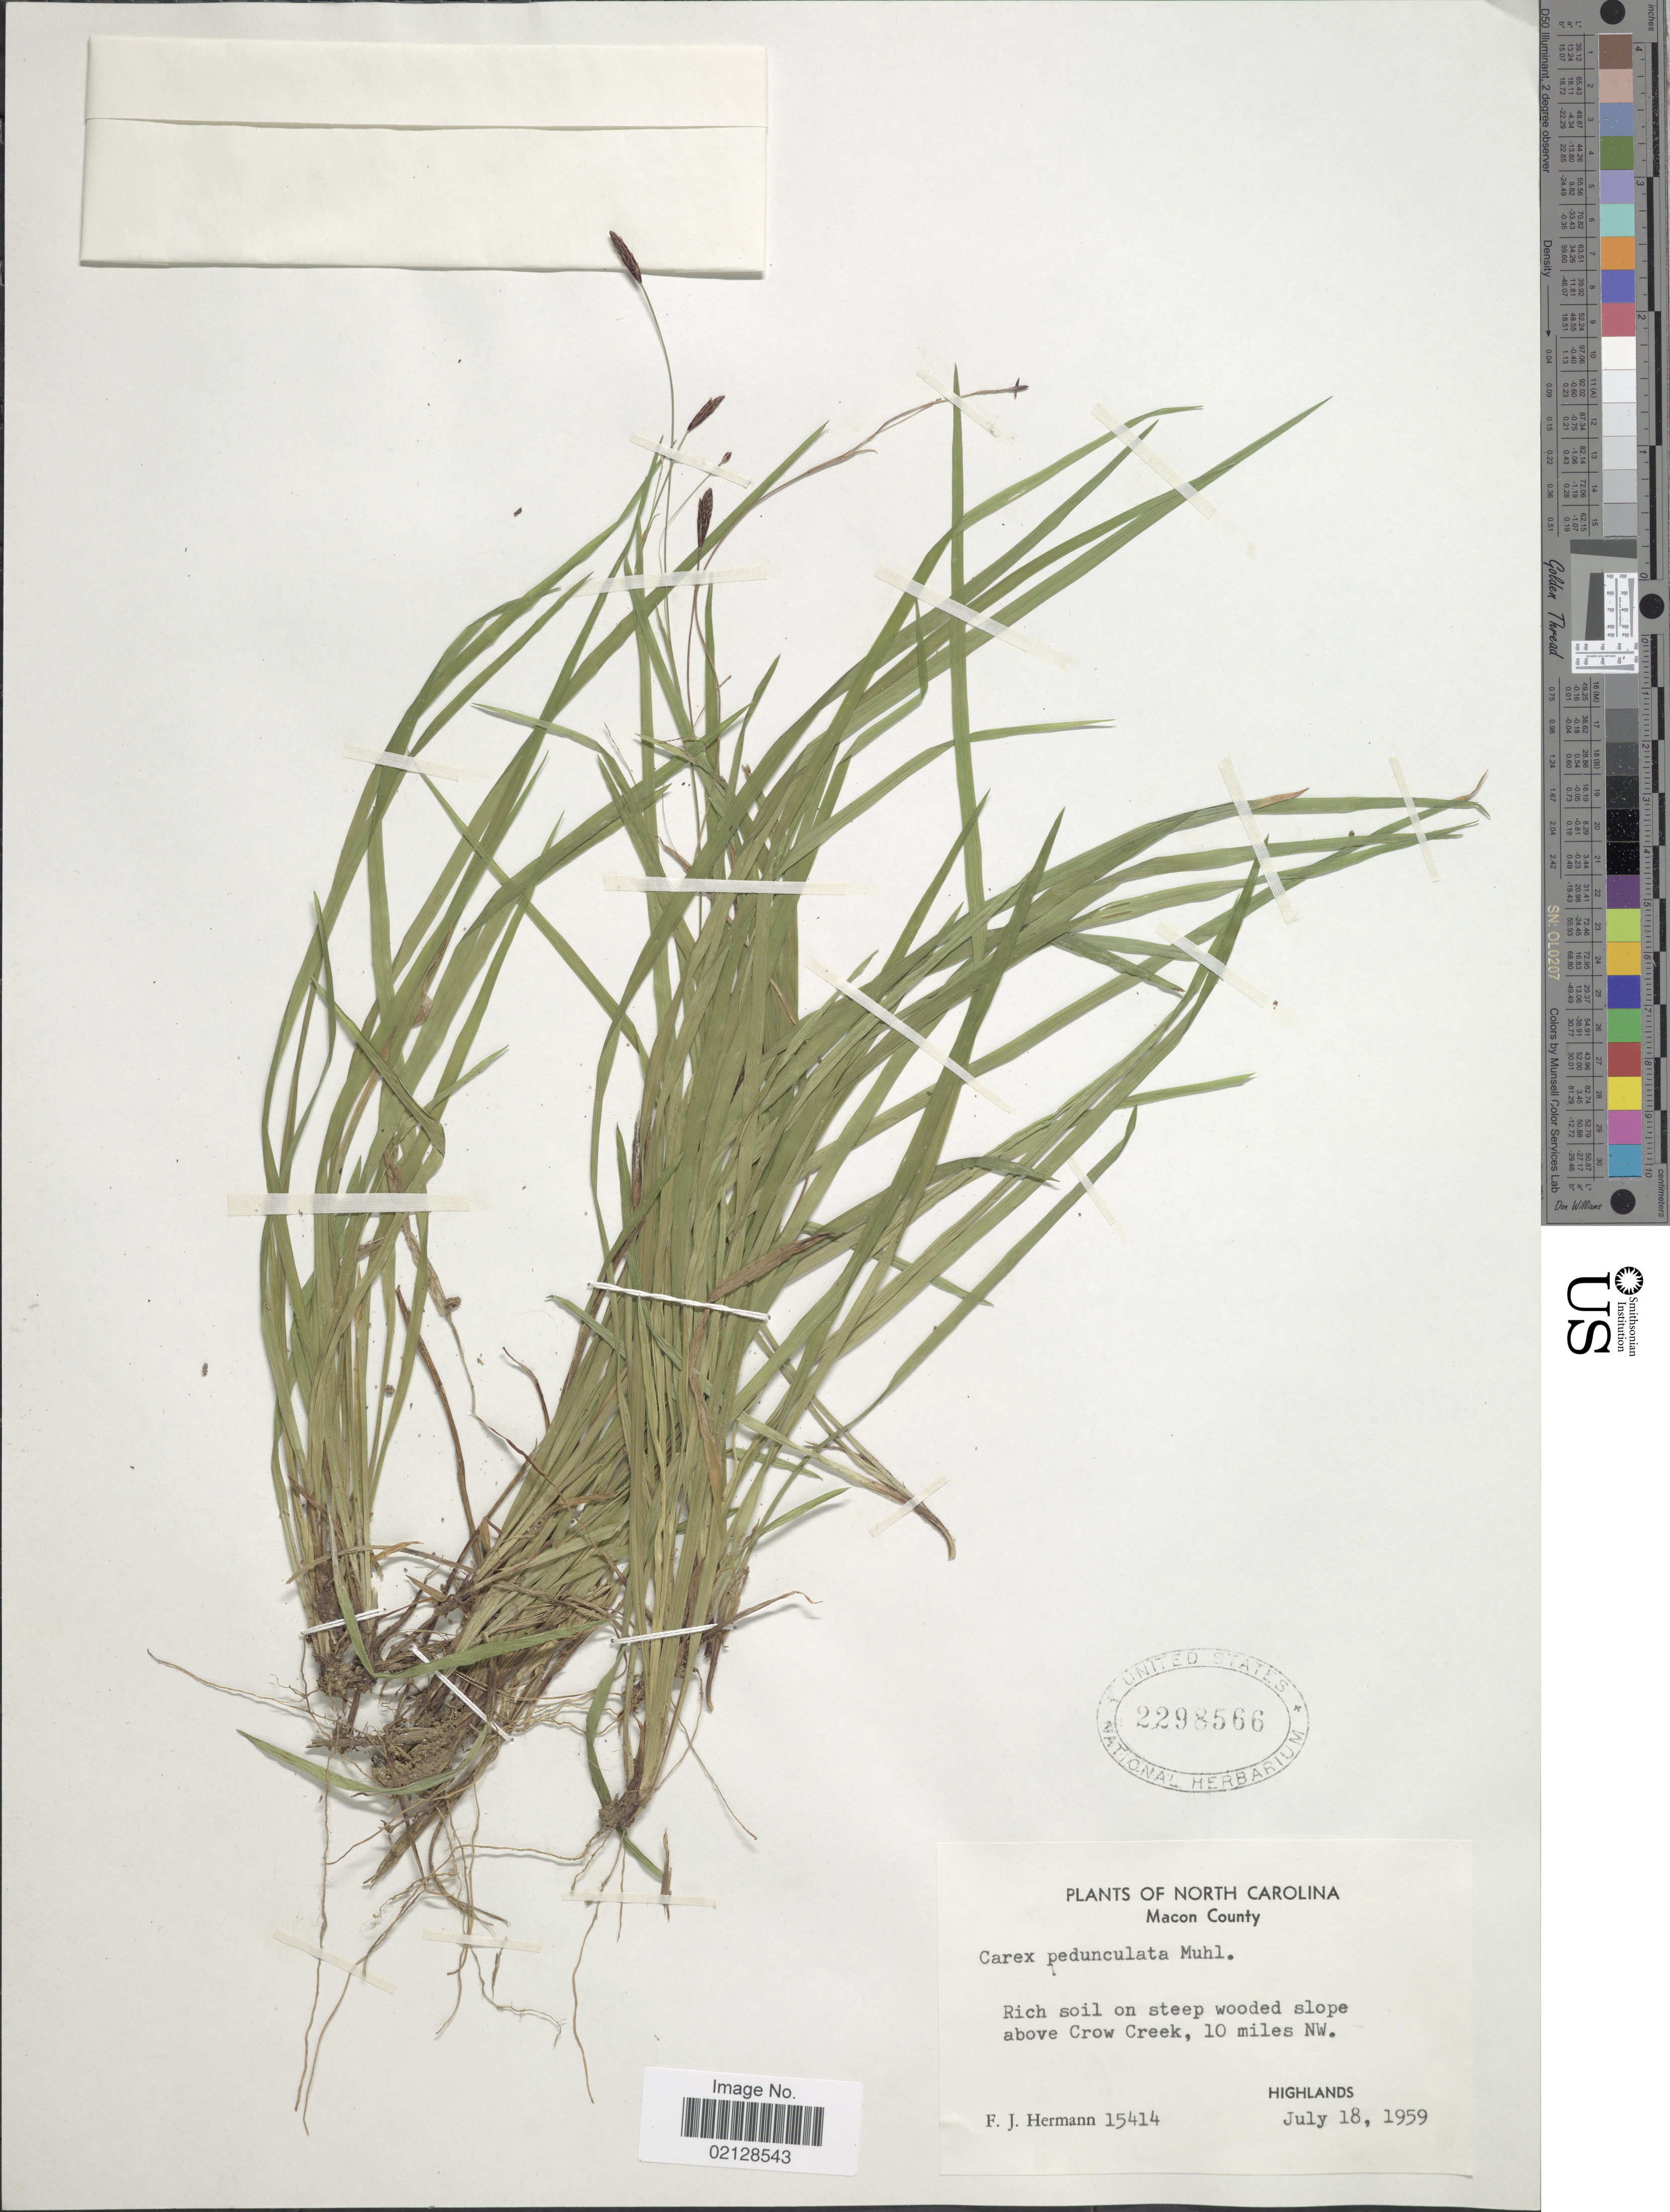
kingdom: Plantae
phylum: Tracheophyta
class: Liliopsida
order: Poales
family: Cyperaceae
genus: Carex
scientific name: Carex pedunculata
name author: Muhl. ex Willd.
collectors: F. J. Hermann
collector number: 15414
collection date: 1959-07-18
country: United States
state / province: North Carolina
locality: Macon County, Ricj soil on steep wooded slope above Crow CReek, 10 miles NW, Highlands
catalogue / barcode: US 2298566